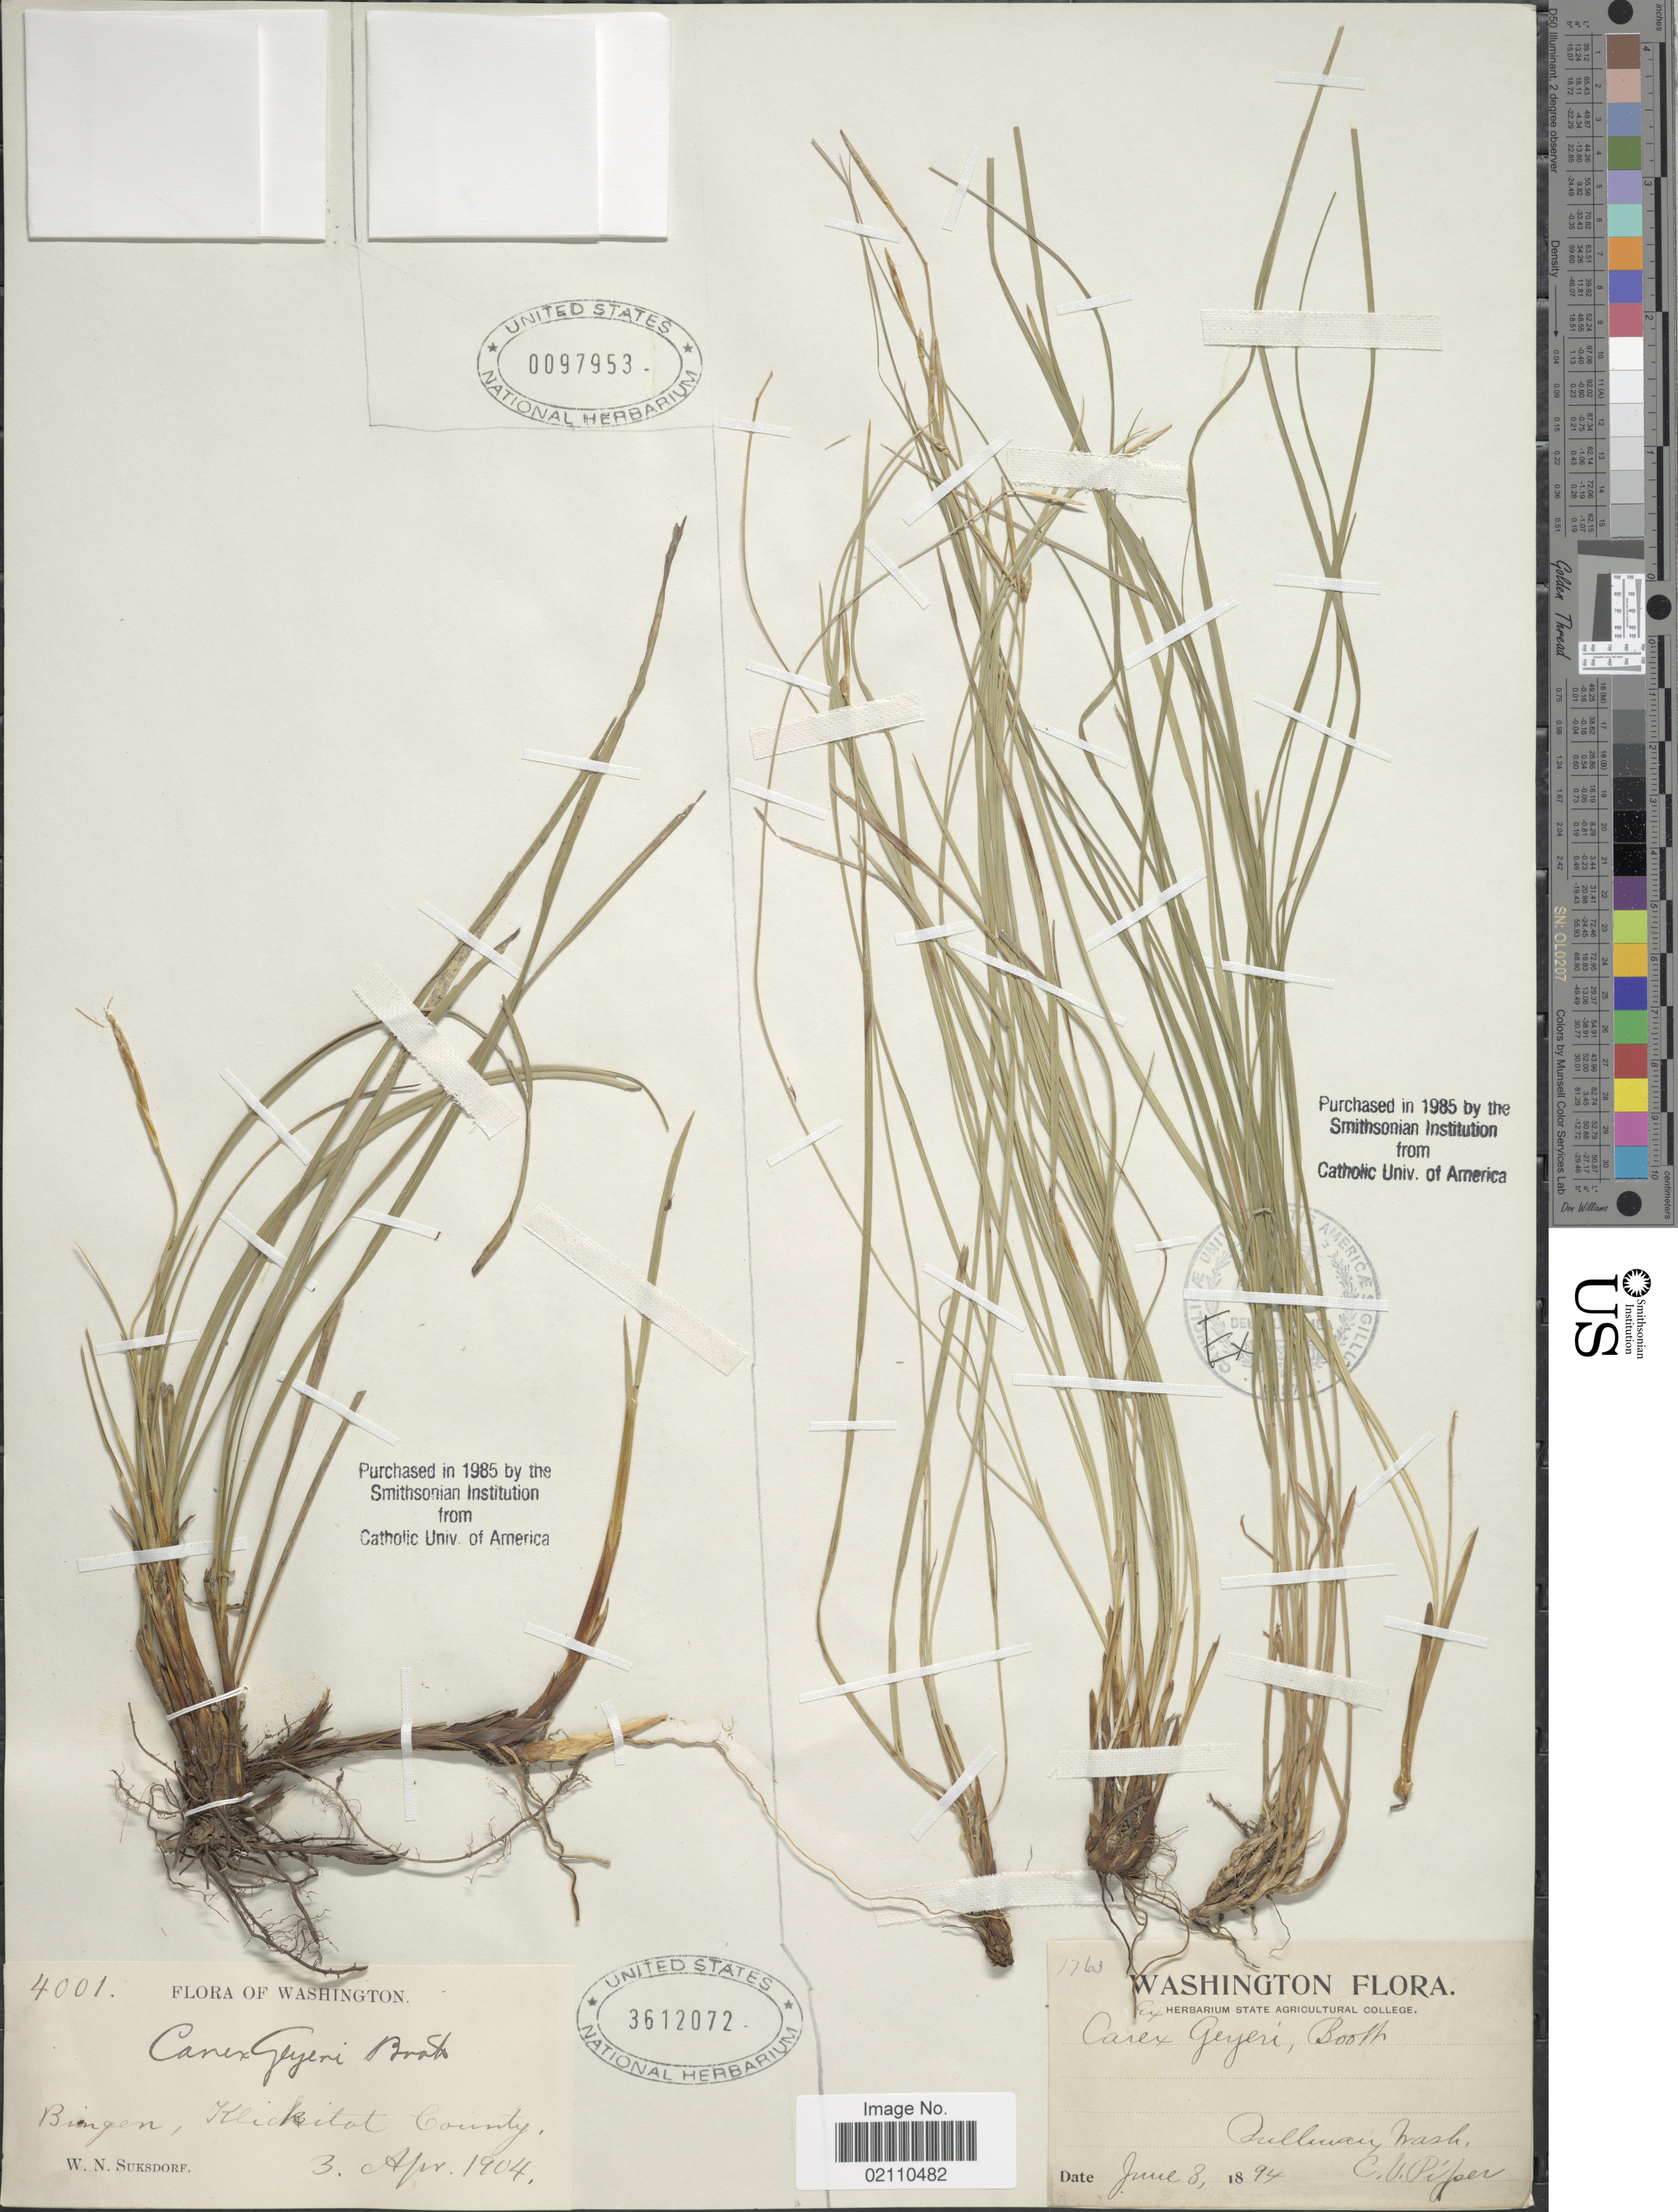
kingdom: Plantae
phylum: Tracheophyta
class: Liliopsida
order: Poales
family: Cyperaceae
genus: Carex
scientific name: Carex geyeri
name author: Boott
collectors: W. N. Suksdorf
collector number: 4001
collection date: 1904-04-03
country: United States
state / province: Washington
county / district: Klickitat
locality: Bingen, Klickitat County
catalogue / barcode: US 3612072